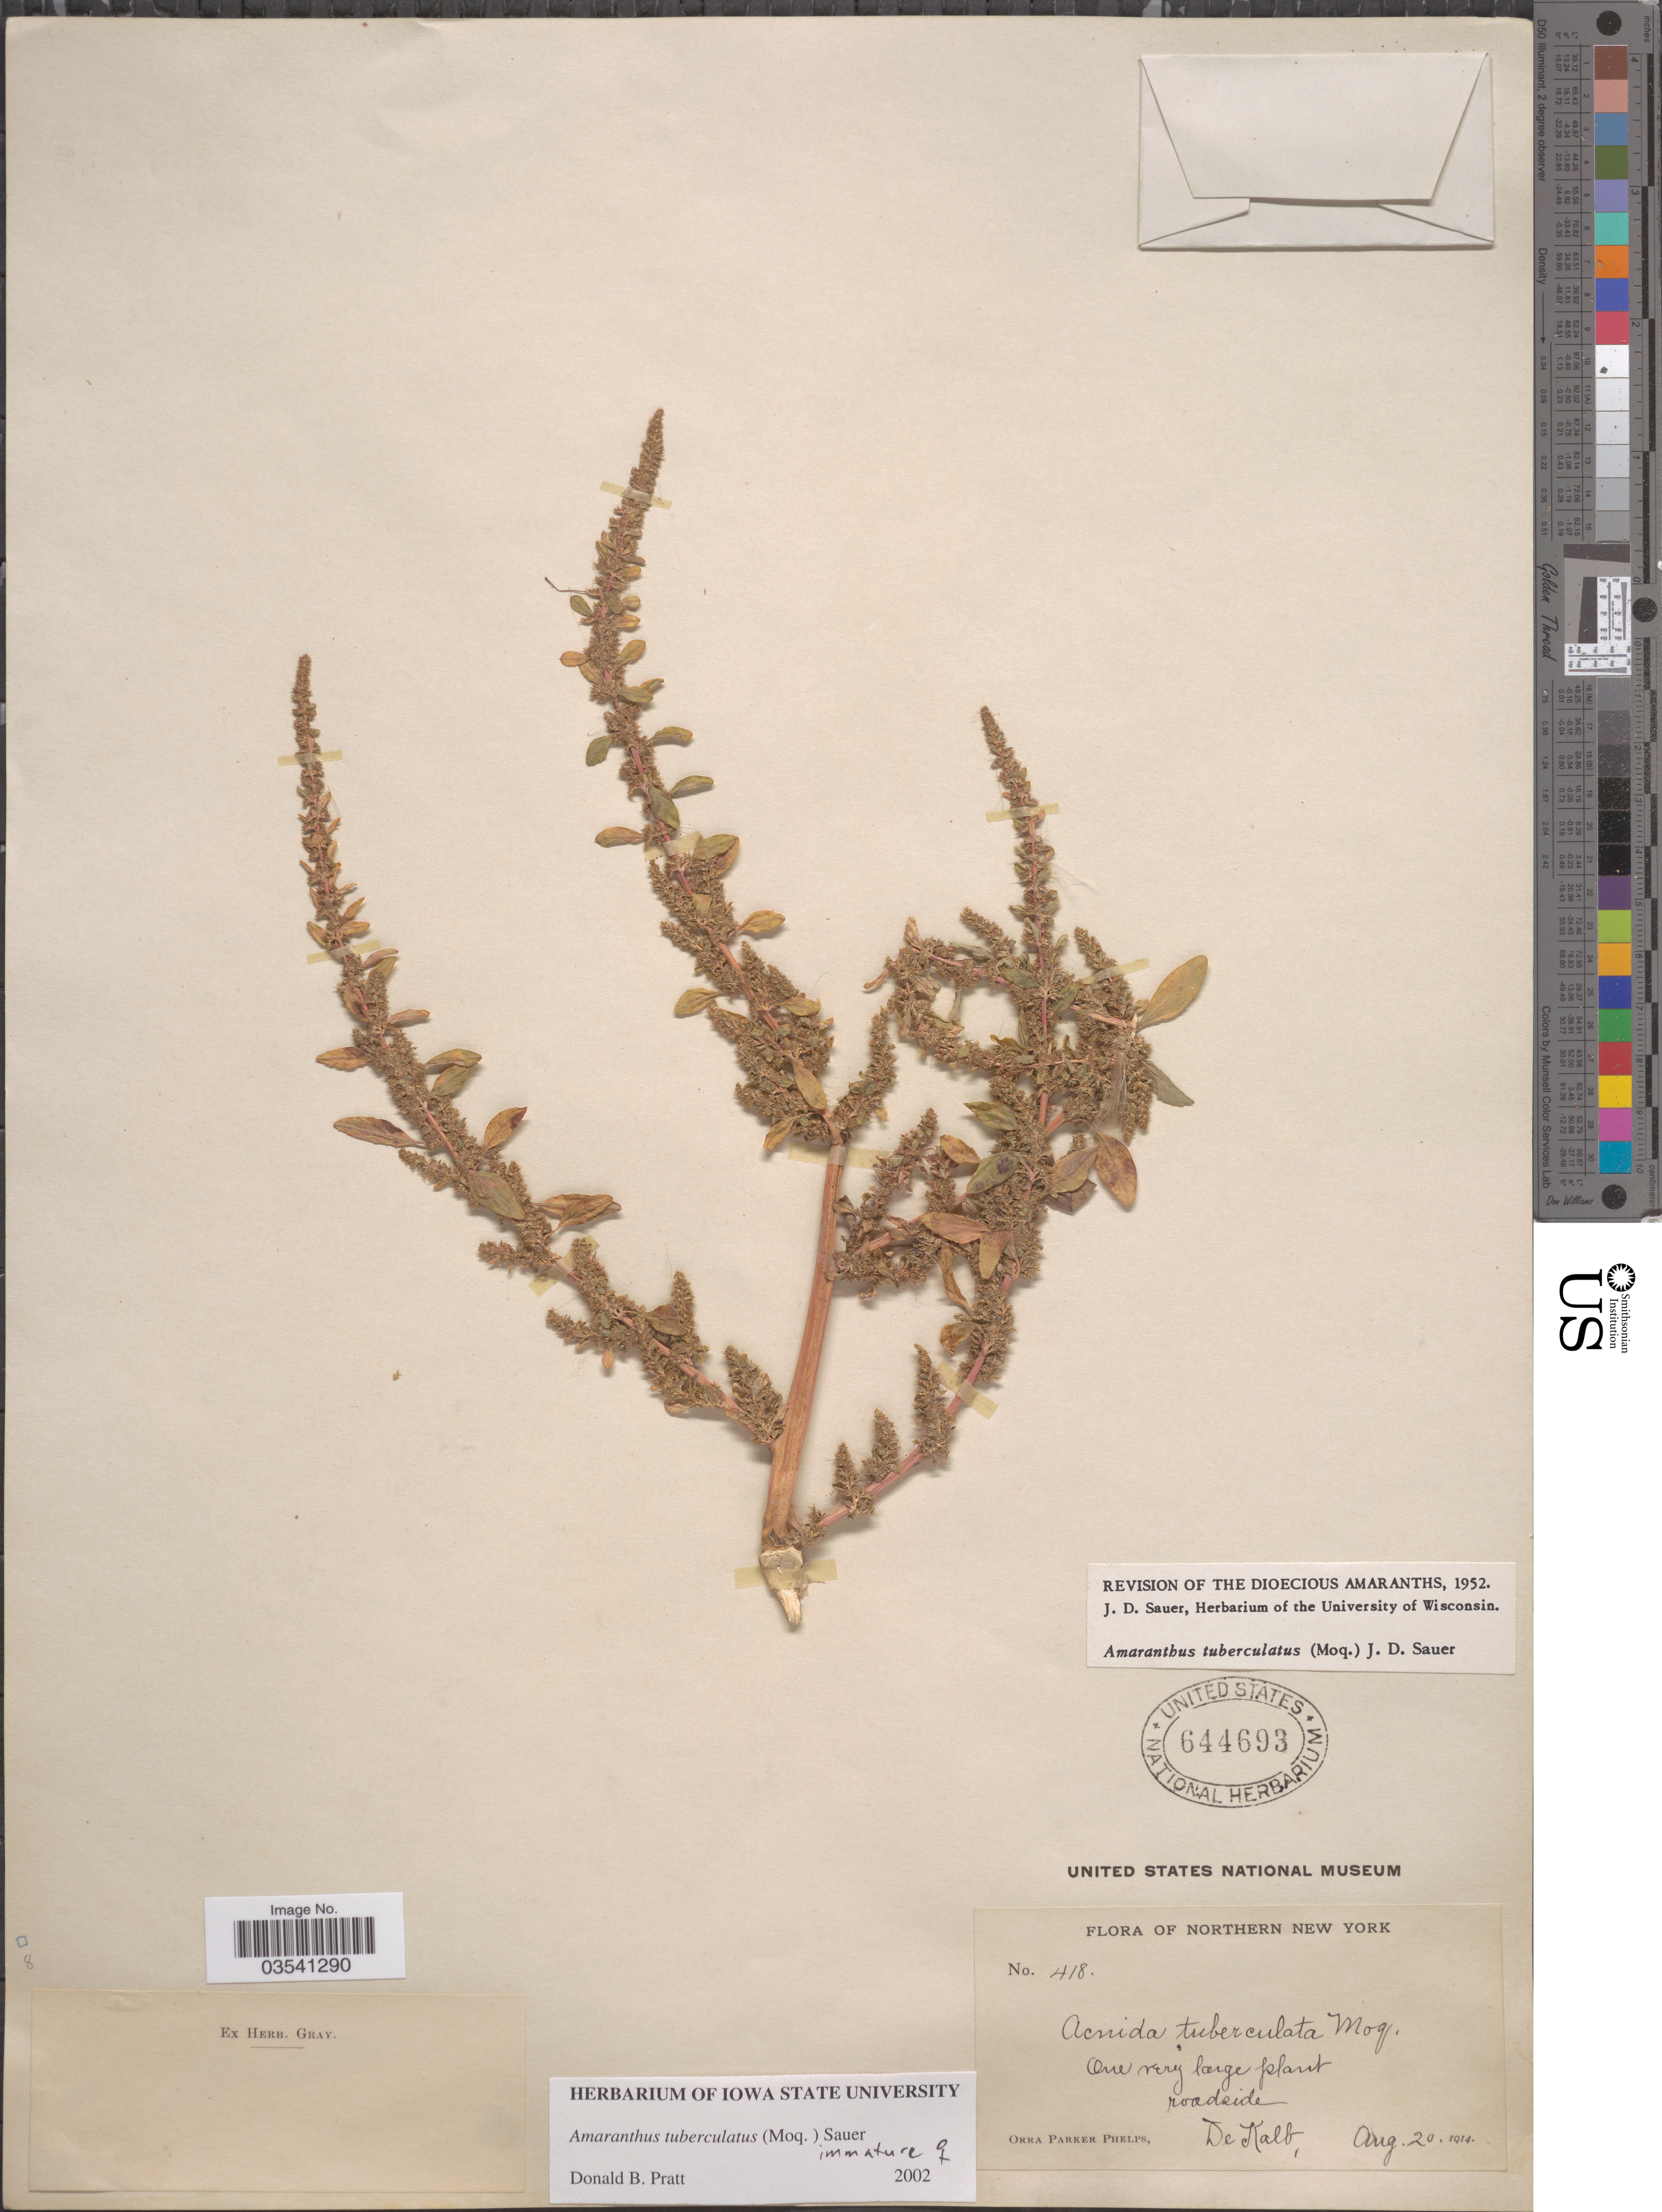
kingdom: Plantae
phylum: Tracheophyta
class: Magnoliopsida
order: Caryophyllales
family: Amaranthaceae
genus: Amaranthus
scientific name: Amaranthus tuberculatus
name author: (Moq.) J.D. Sauer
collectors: O. P. Phelps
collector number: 418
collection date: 1914-08-20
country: United States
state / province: New York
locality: Northern New York. Roadside De Kalb.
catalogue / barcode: US 644693